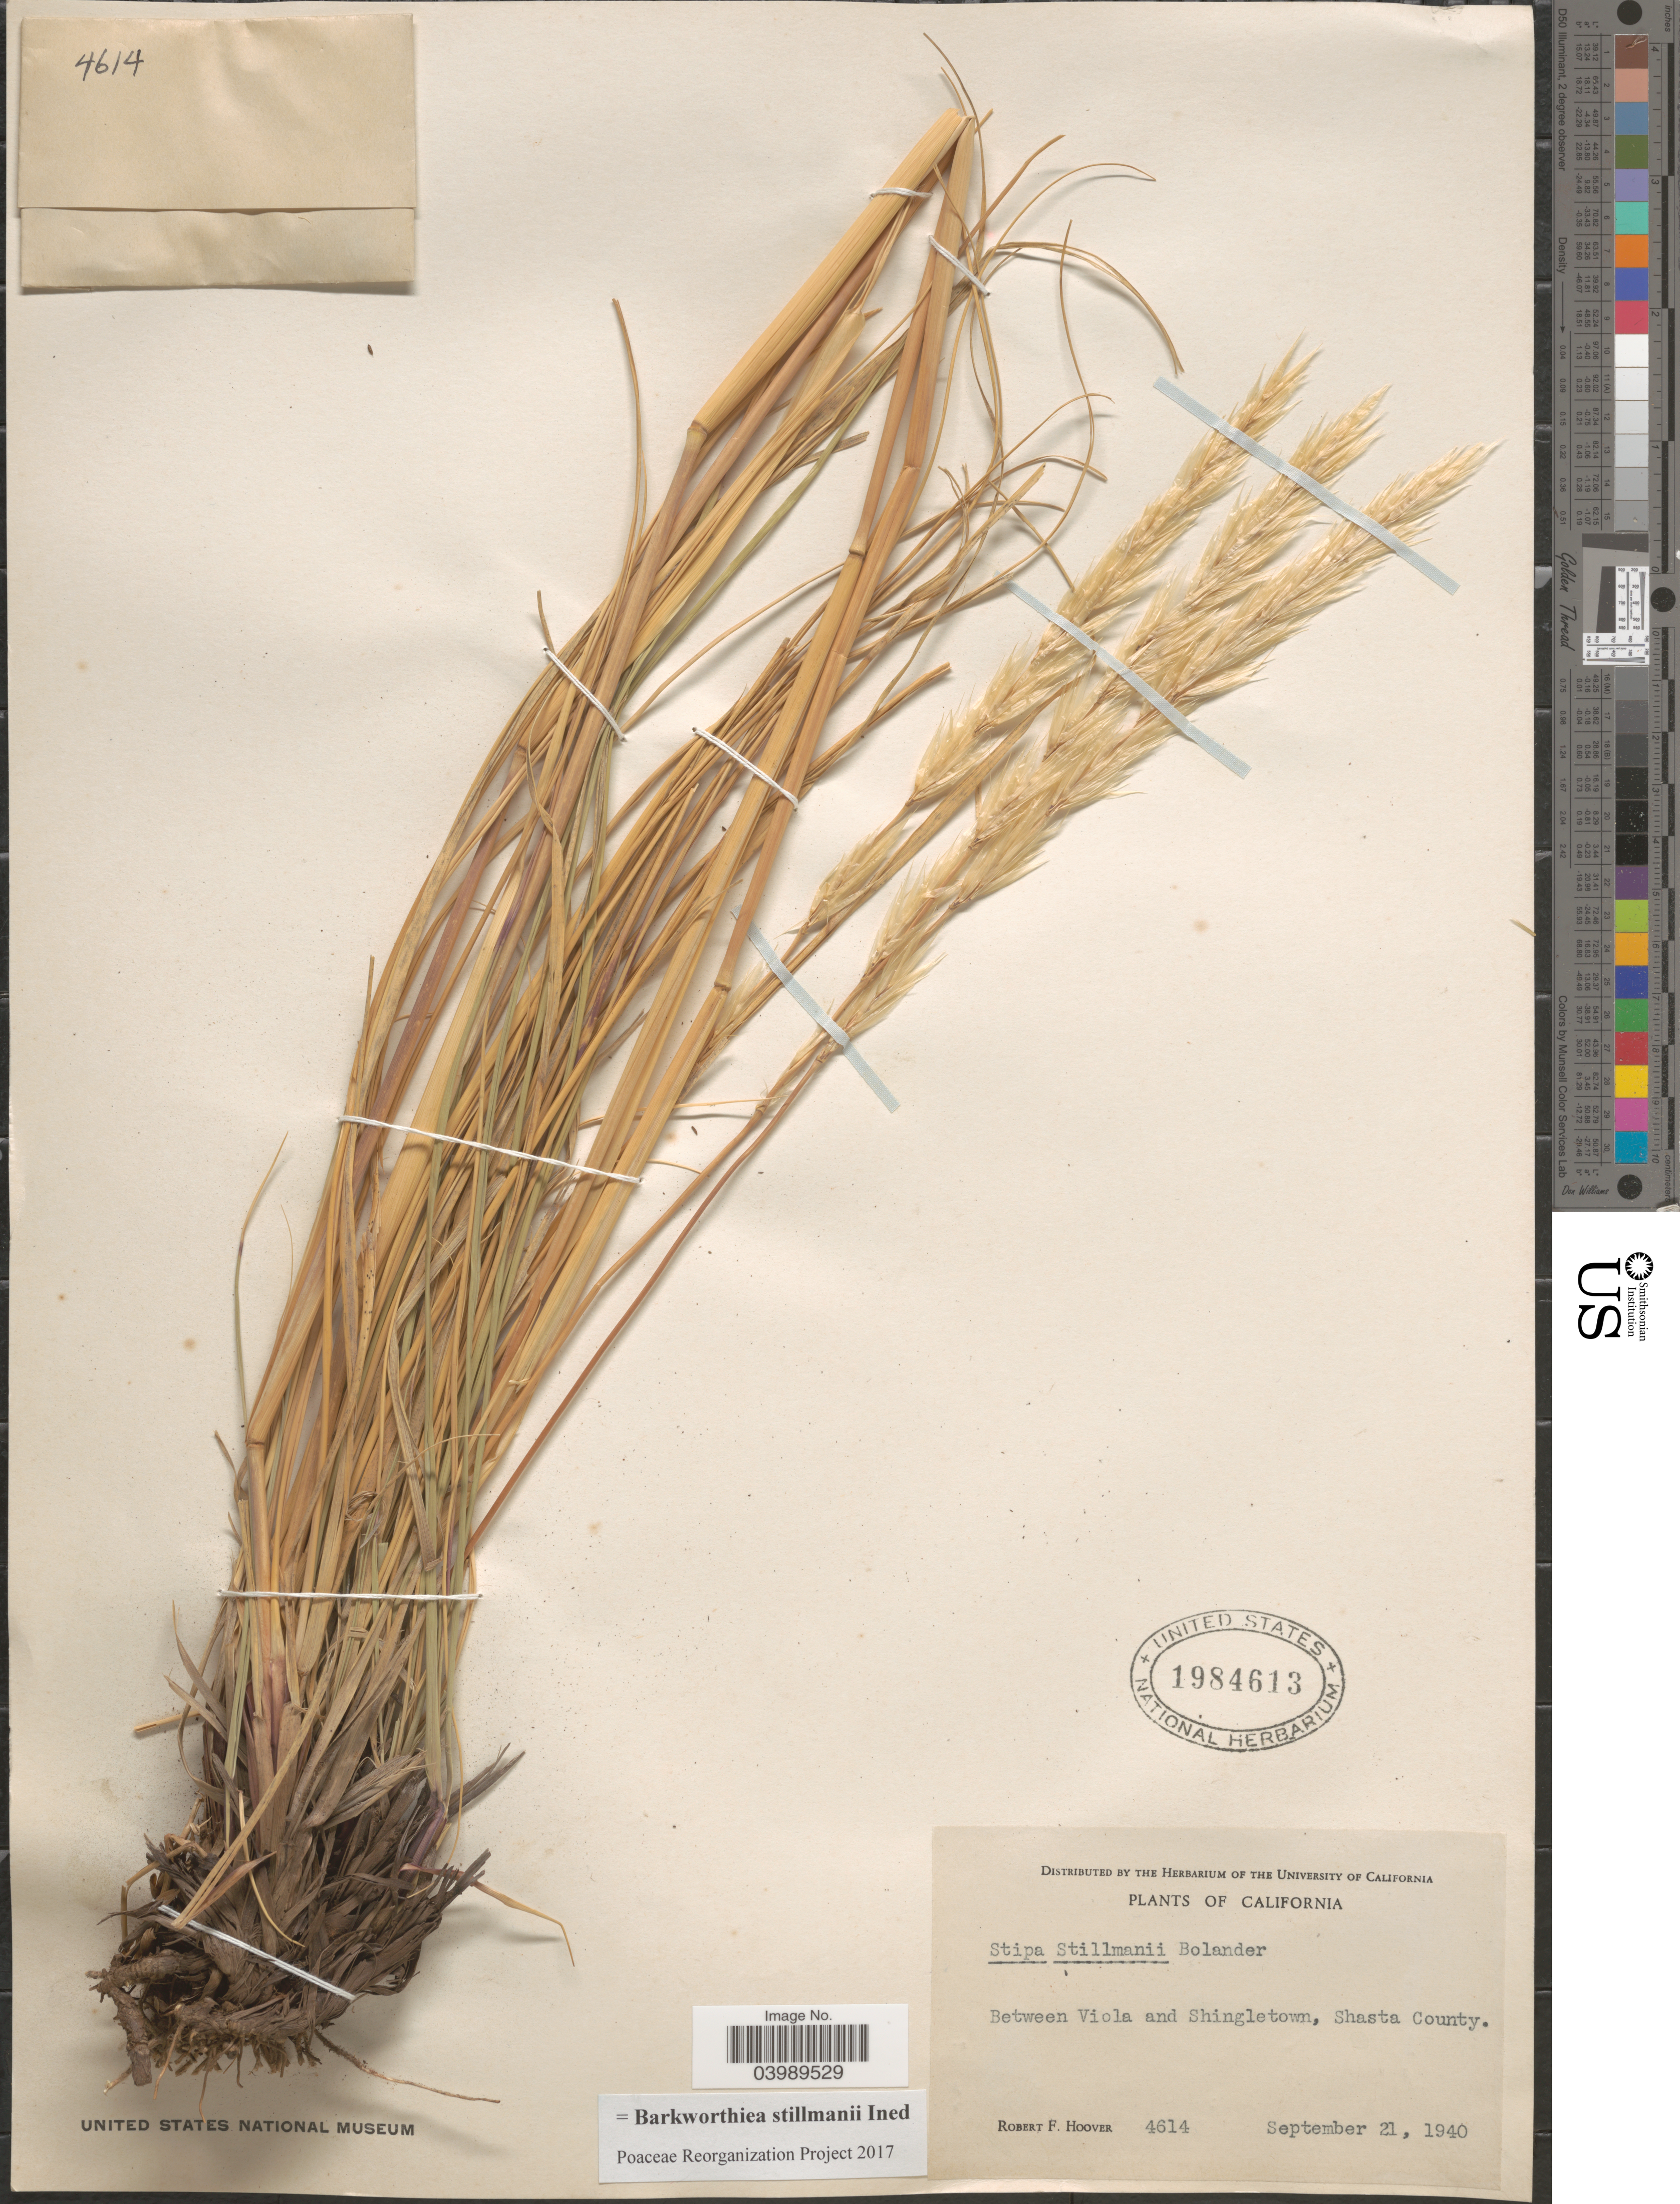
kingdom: Plantae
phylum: Tracheophyta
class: Liliopsida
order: Poales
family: Poaceae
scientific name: Barkworthiea stillmanii ined.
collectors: R. F. Hoover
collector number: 4614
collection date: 1940-09-21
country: United States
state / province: California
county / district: Shasta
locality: Between Viola and Shingletown, Shasta County.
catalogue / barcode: US 1984613